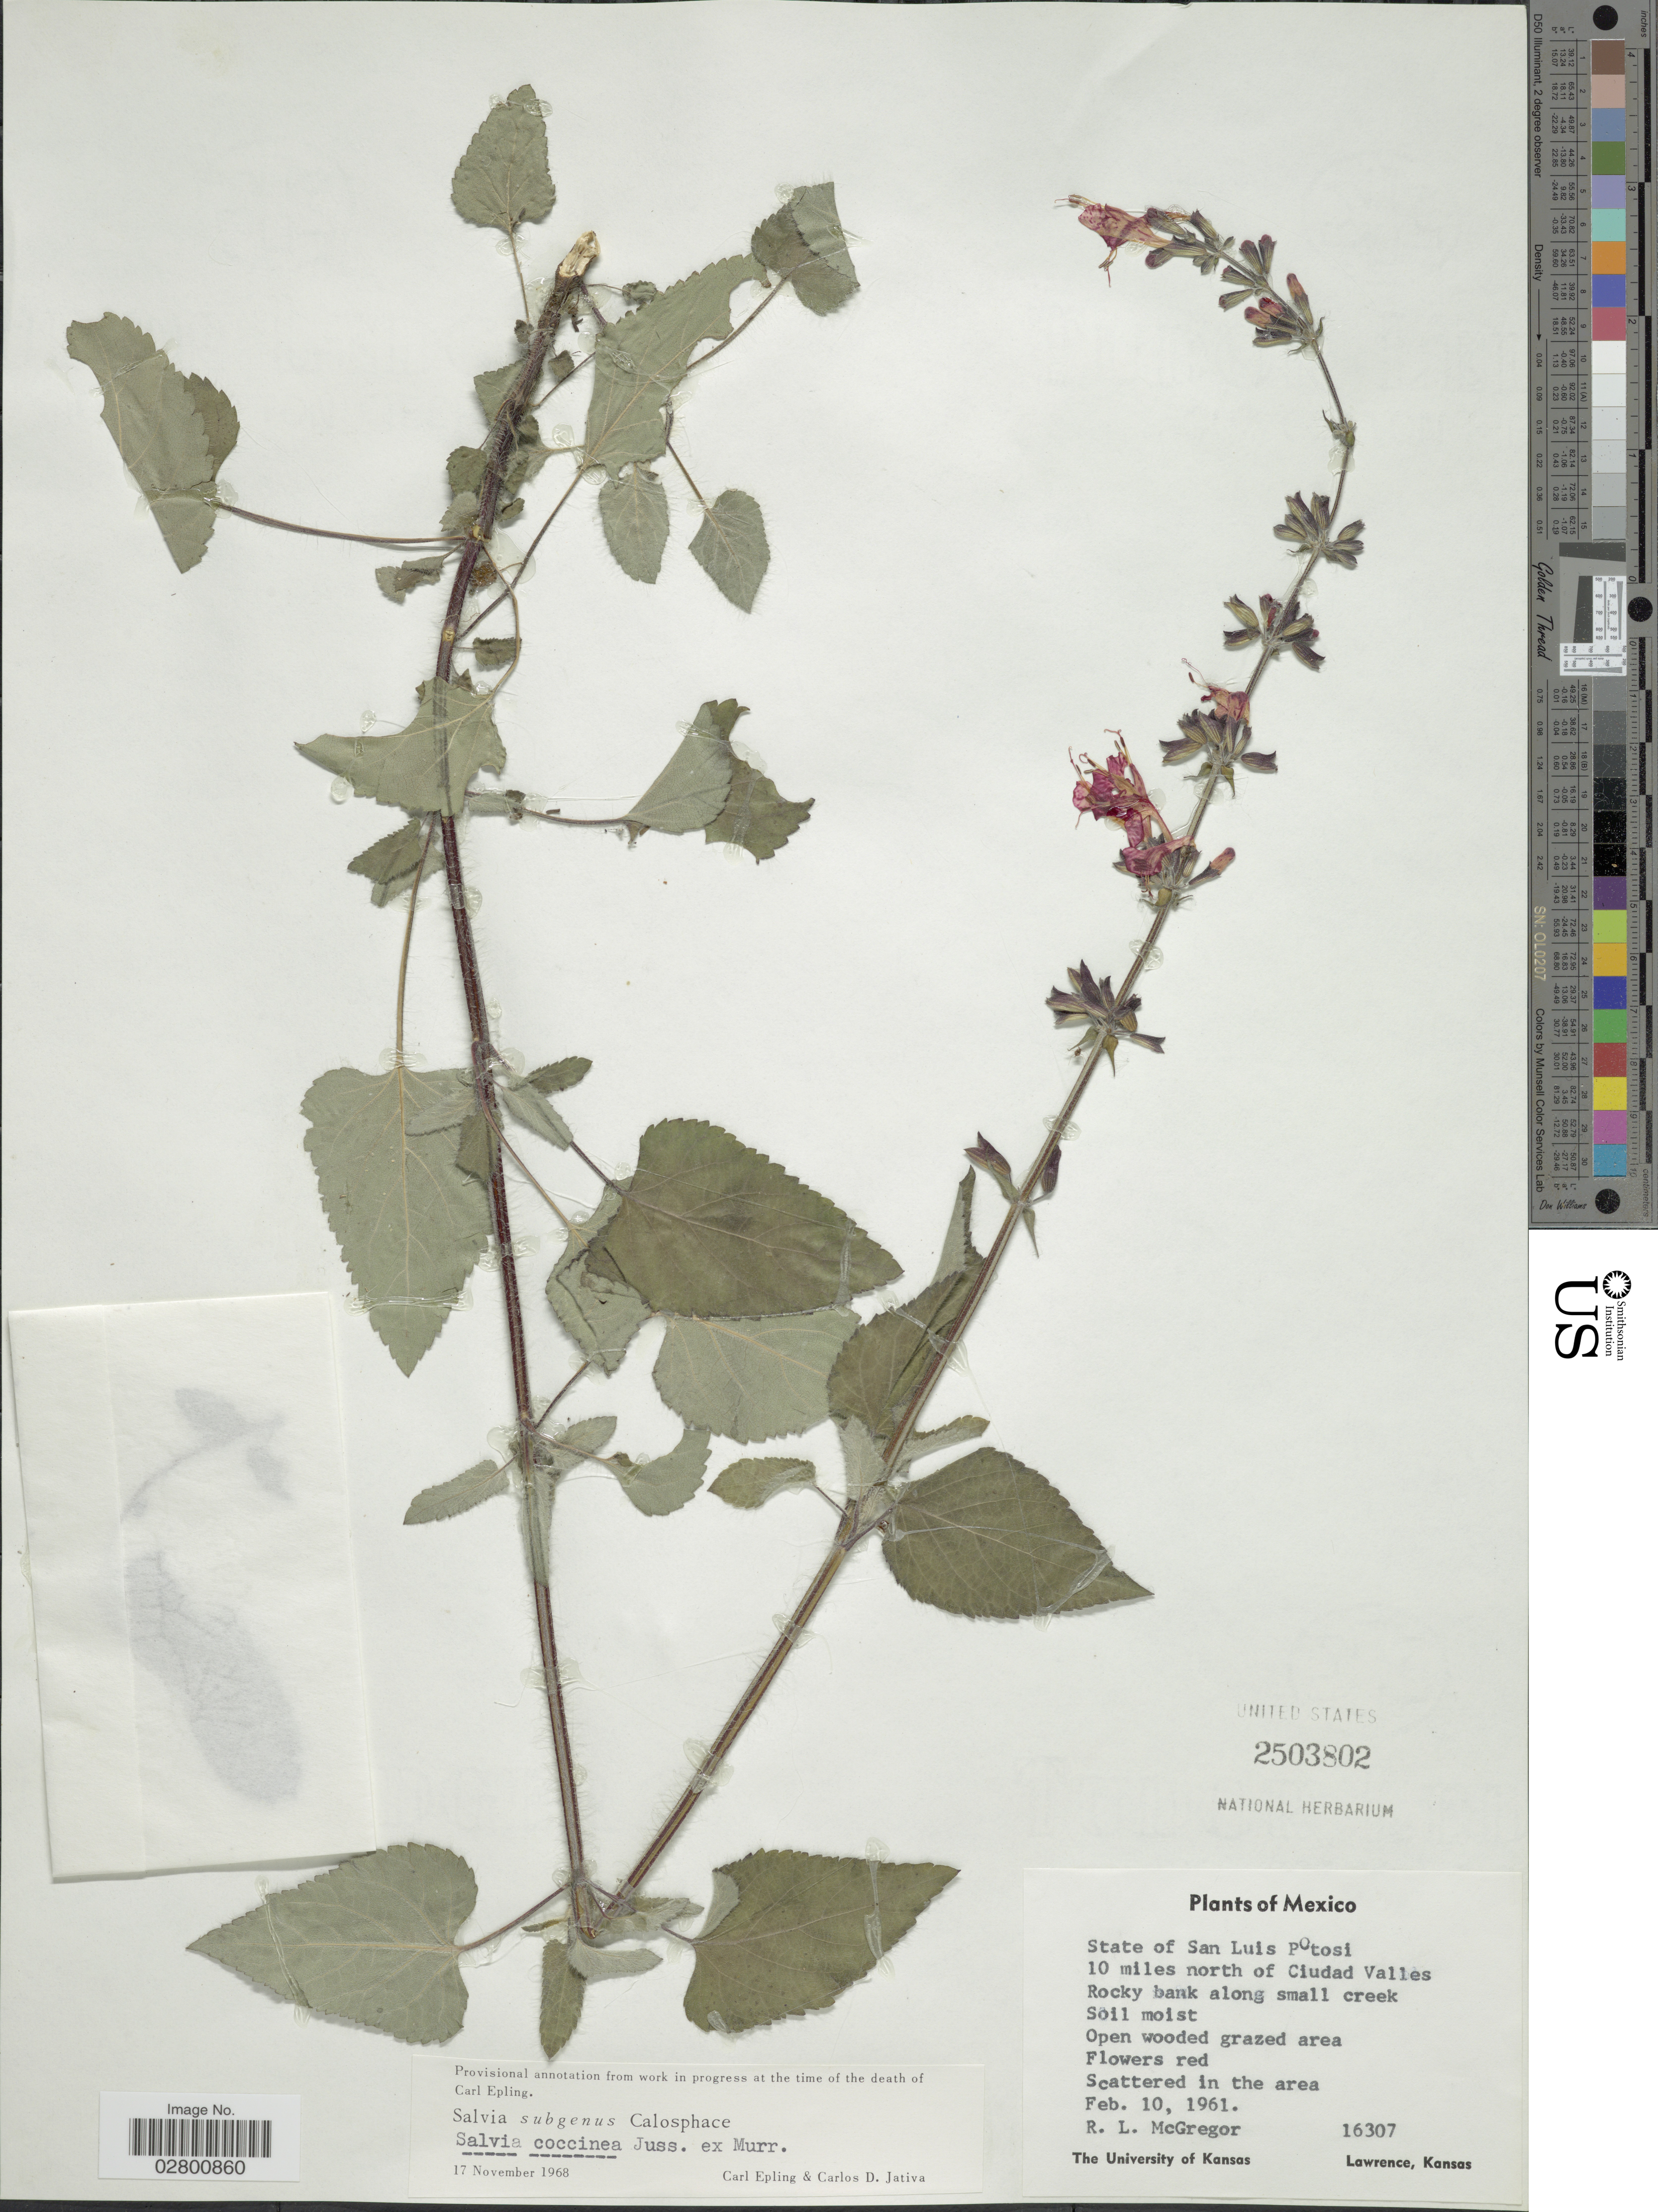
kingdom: Plantae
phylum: Tracheophyta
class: Magnoliopsida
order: Lamiales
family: Lamiaceae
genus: Salvia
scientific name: Salvia coccinea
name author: Etlinger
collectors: R. McGregor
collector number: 16307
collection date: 1961-02-10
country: Mexico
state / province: San Luis Potosí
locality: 10 miles north of Ciudad Valles. Rocky bank along small creek.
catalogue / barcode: US 2503802